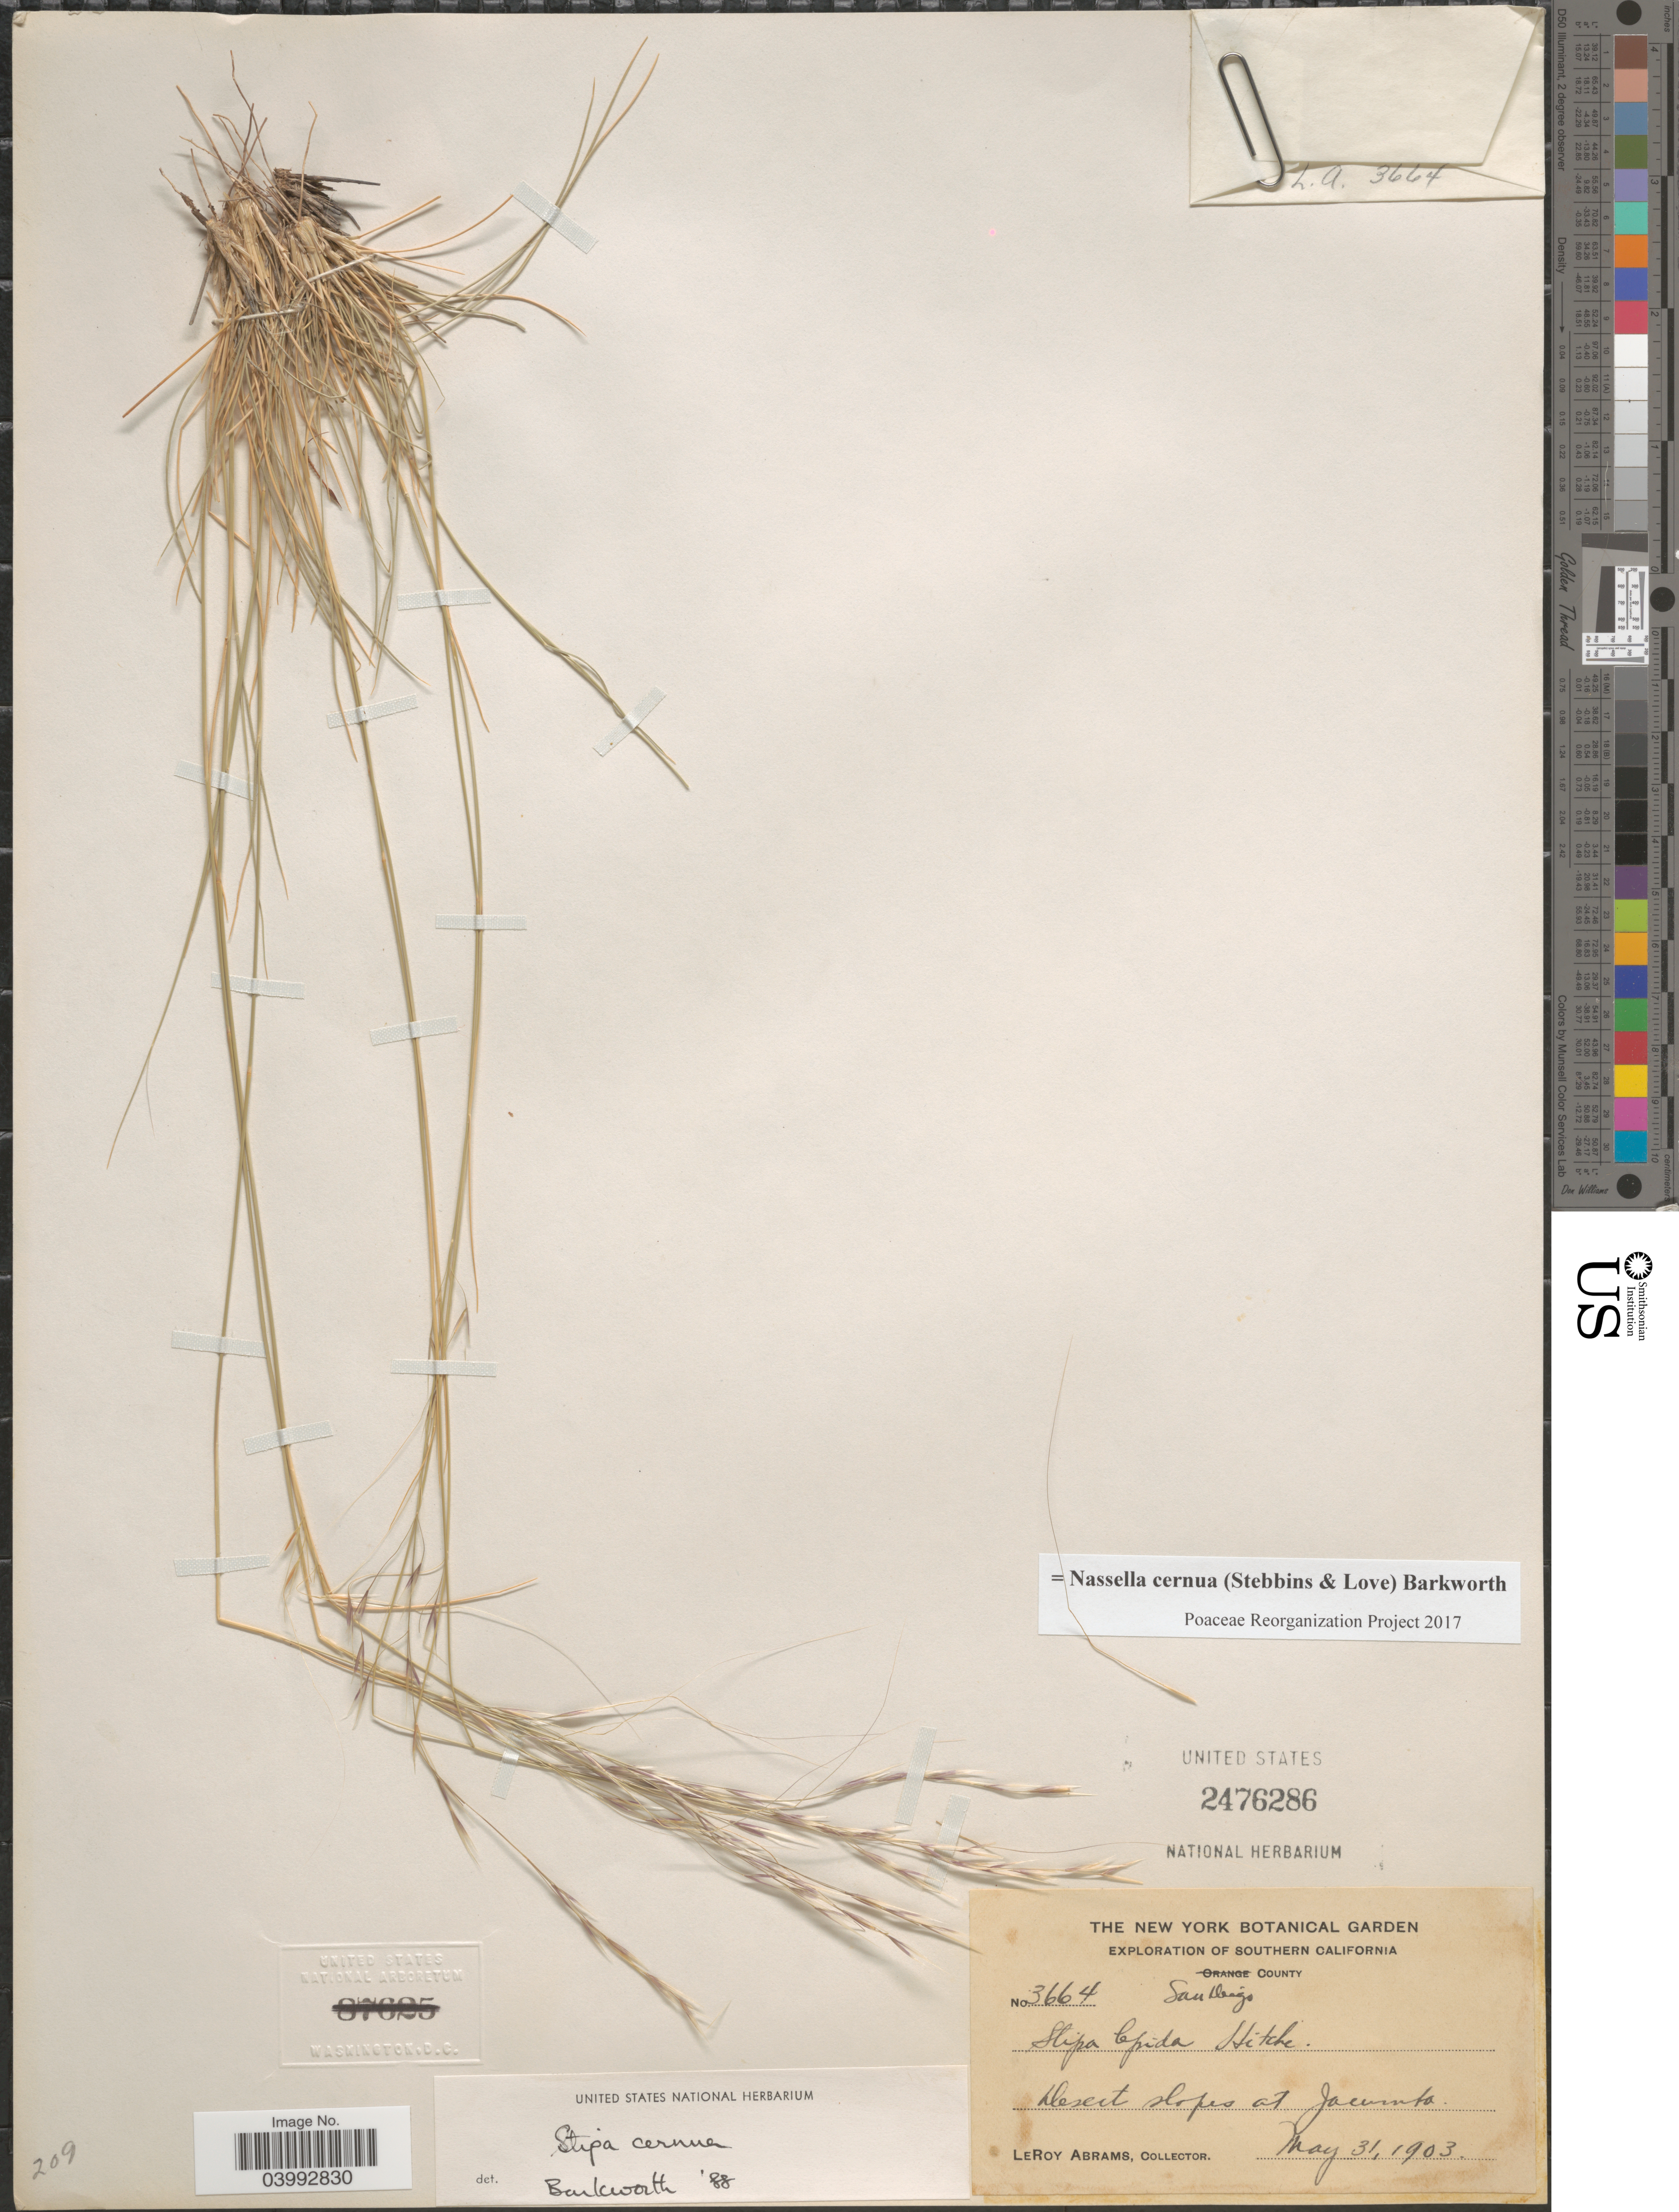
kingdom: Plantae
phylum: Tracheophyta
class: Liliopsida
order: Poales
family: Poaceae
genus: Nassella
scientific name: Nassella cernua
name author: (Stebbins & Love) Barkworth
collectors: L. Abrams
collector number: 3664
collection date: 1903-05-31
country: United States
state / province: California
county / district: San Diego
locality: Southern California. San Diego County. Desert slopes at Jacumba.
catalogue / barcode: US 2476286